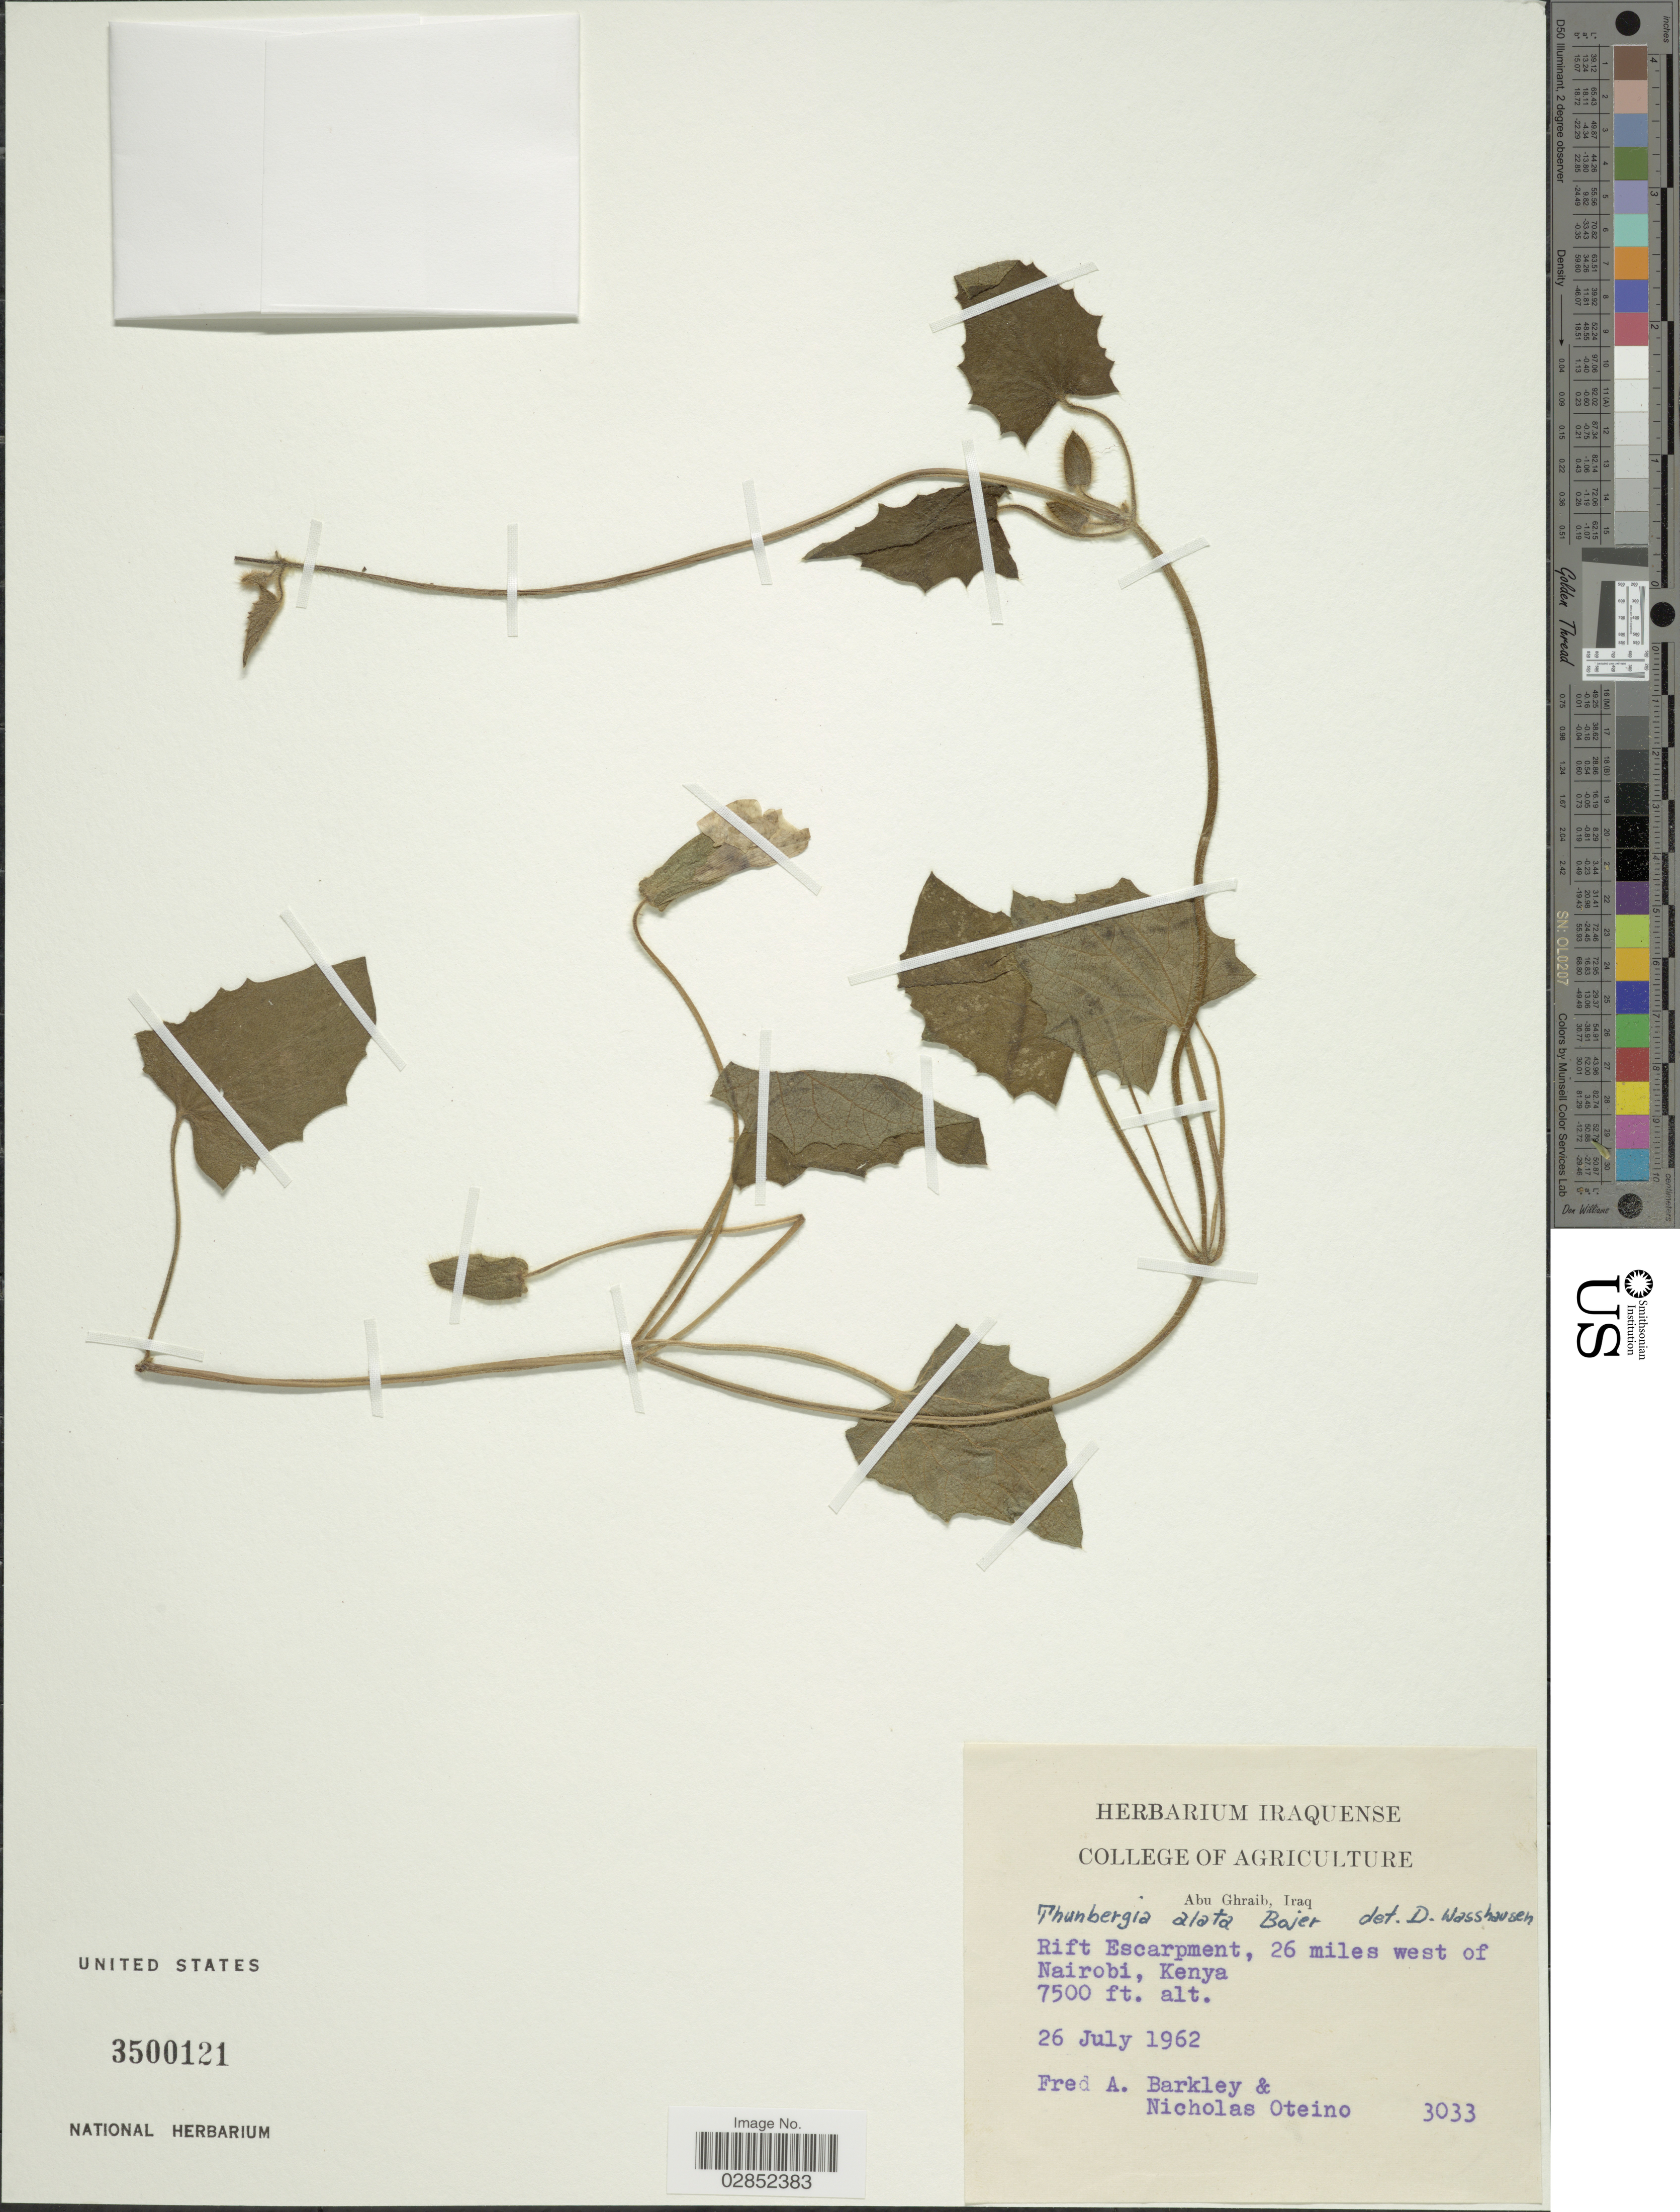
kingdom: Plantae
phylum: Tracheophyta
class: Magnoliopsida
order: Lamiales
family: Acanthaceae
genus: Thunbergia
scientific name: Thunbergia alata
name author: Bojer ex Sims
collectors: F. A. Barkley & N. Oteino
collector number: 3033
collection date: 1962-07-26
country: Kenya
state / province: Nairobi Area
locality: Rift Escarpment, 26 miles west of Nairobi, Kenya.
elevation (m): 2286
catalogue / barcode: US 3500121